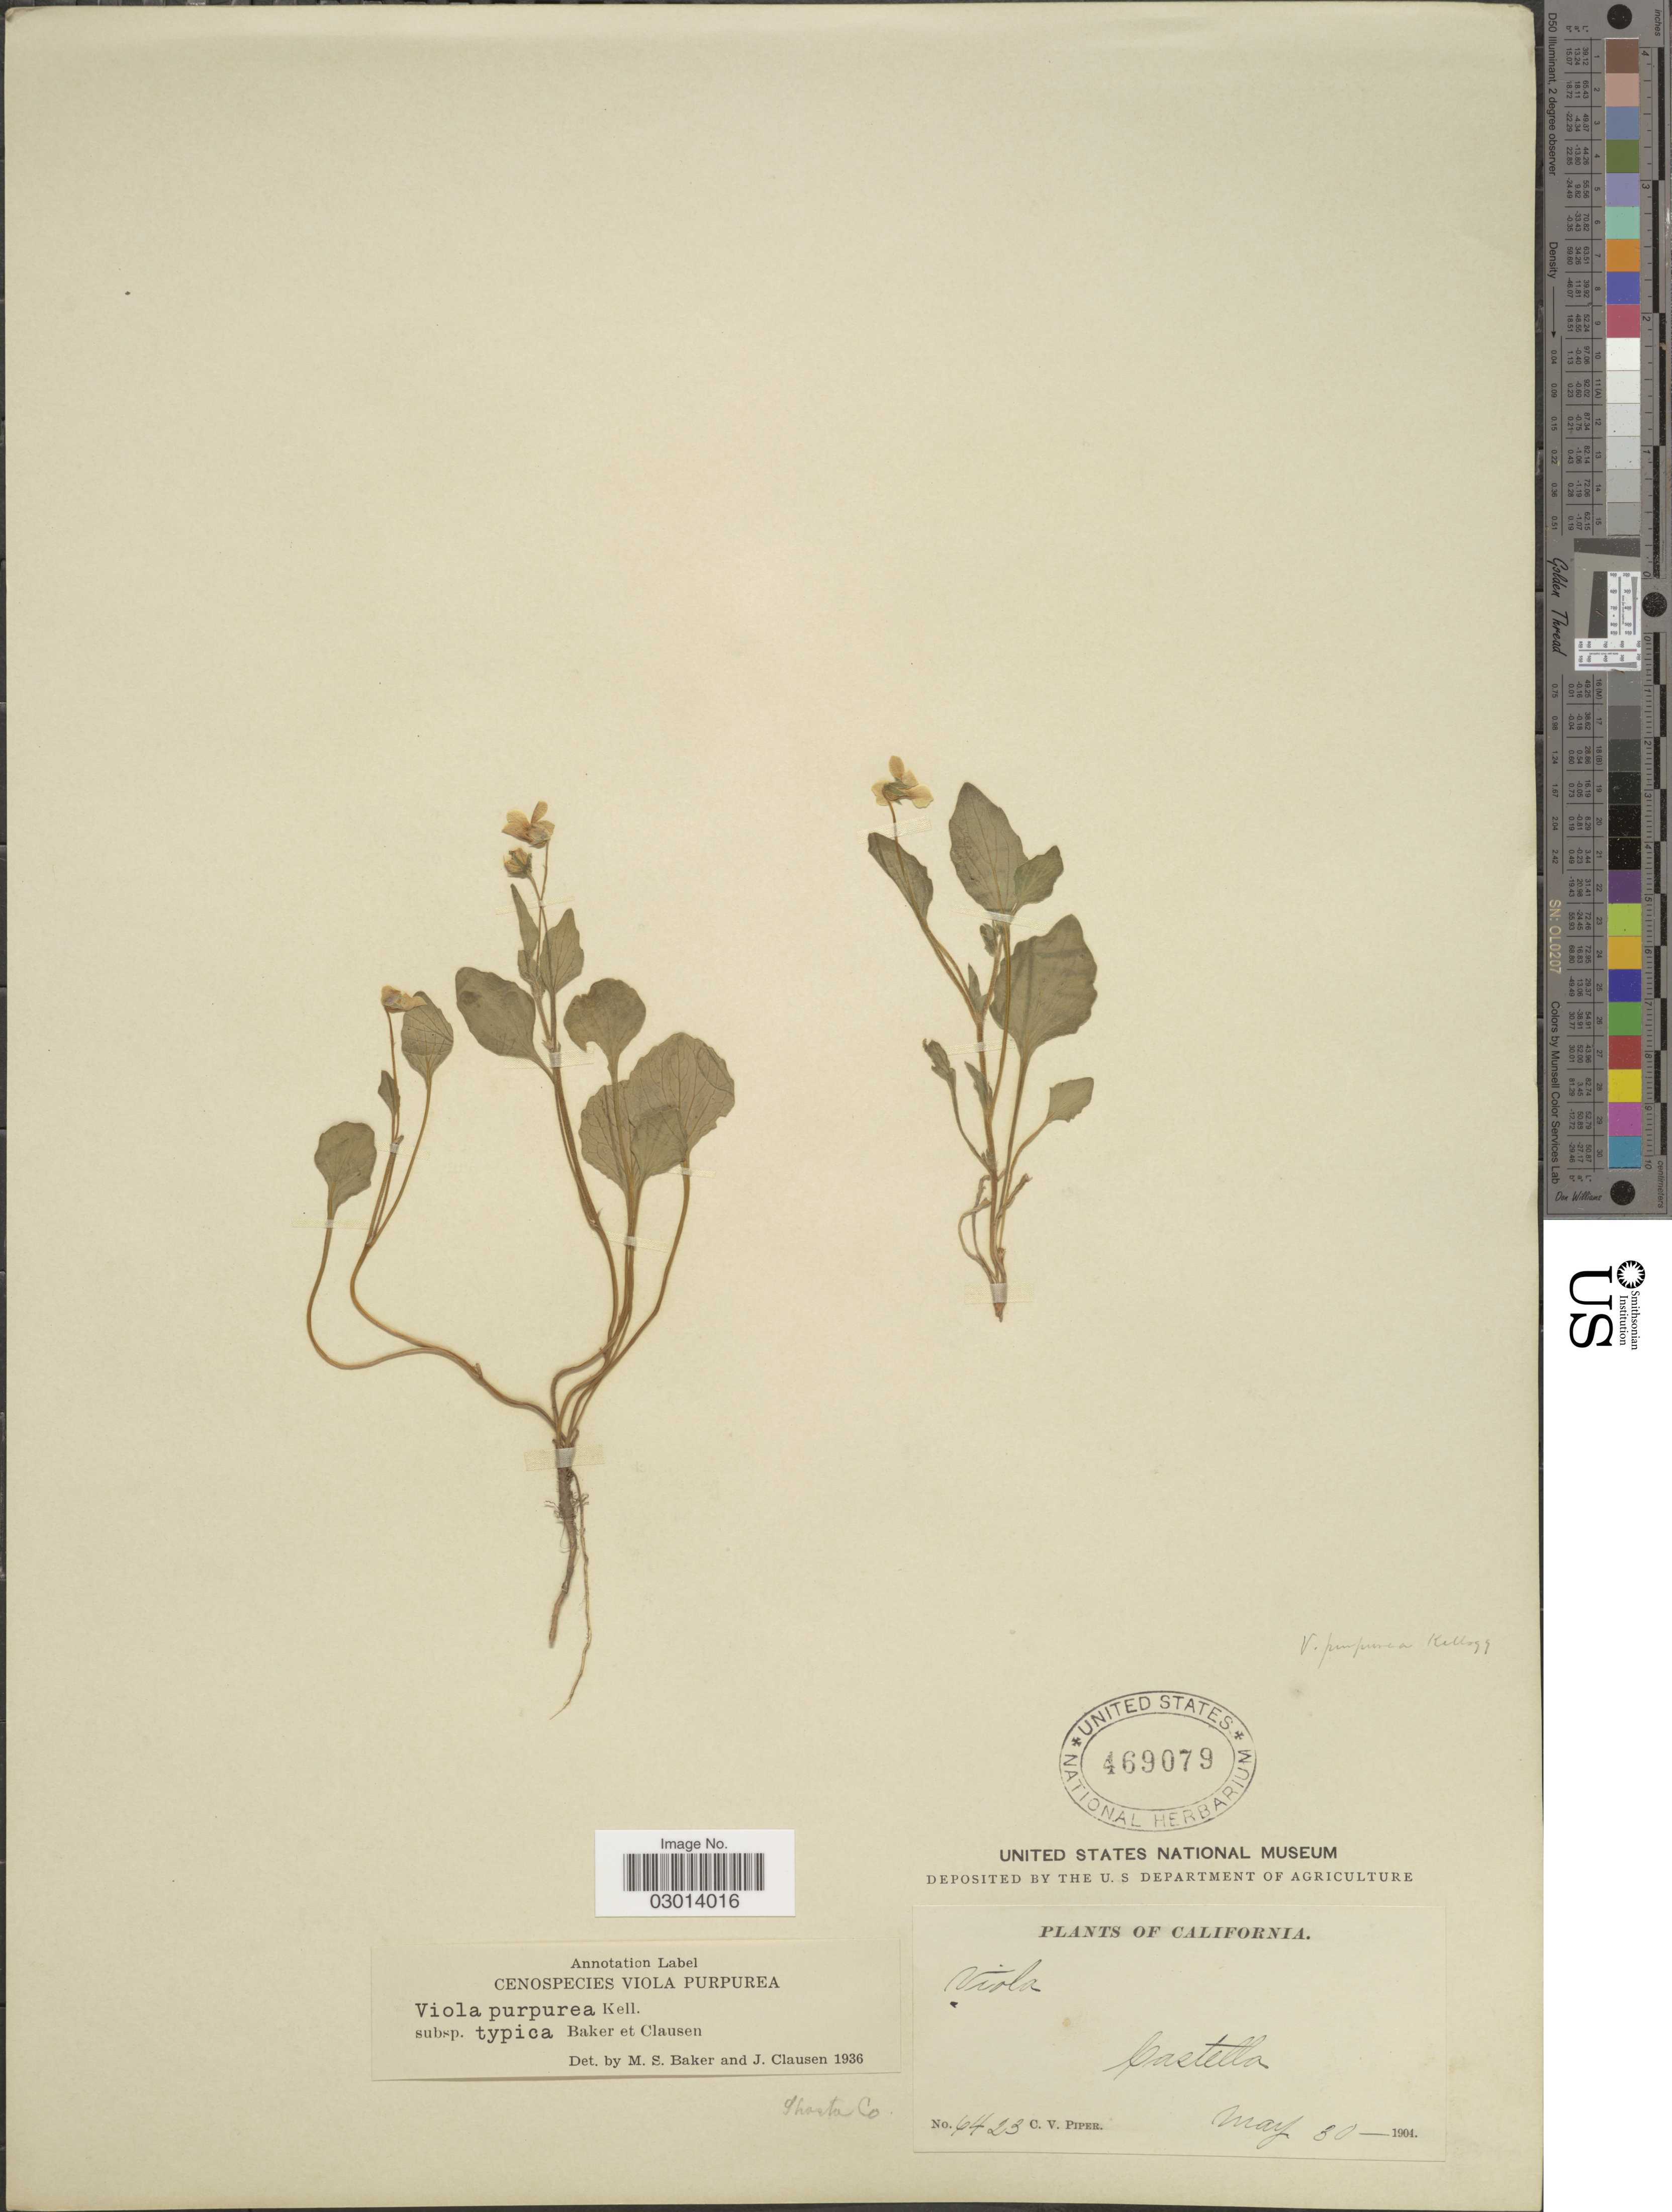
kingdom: Plantae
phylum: Tracheophyta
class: Magnoliopsida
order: Malpighiales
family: Violaceae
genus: Viola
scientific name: Viola purpurea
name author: Kellogg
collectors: C. V. Piper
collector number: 6423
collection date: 1904-05-30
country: United States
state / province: California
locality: Castella.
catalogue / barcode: US 469079